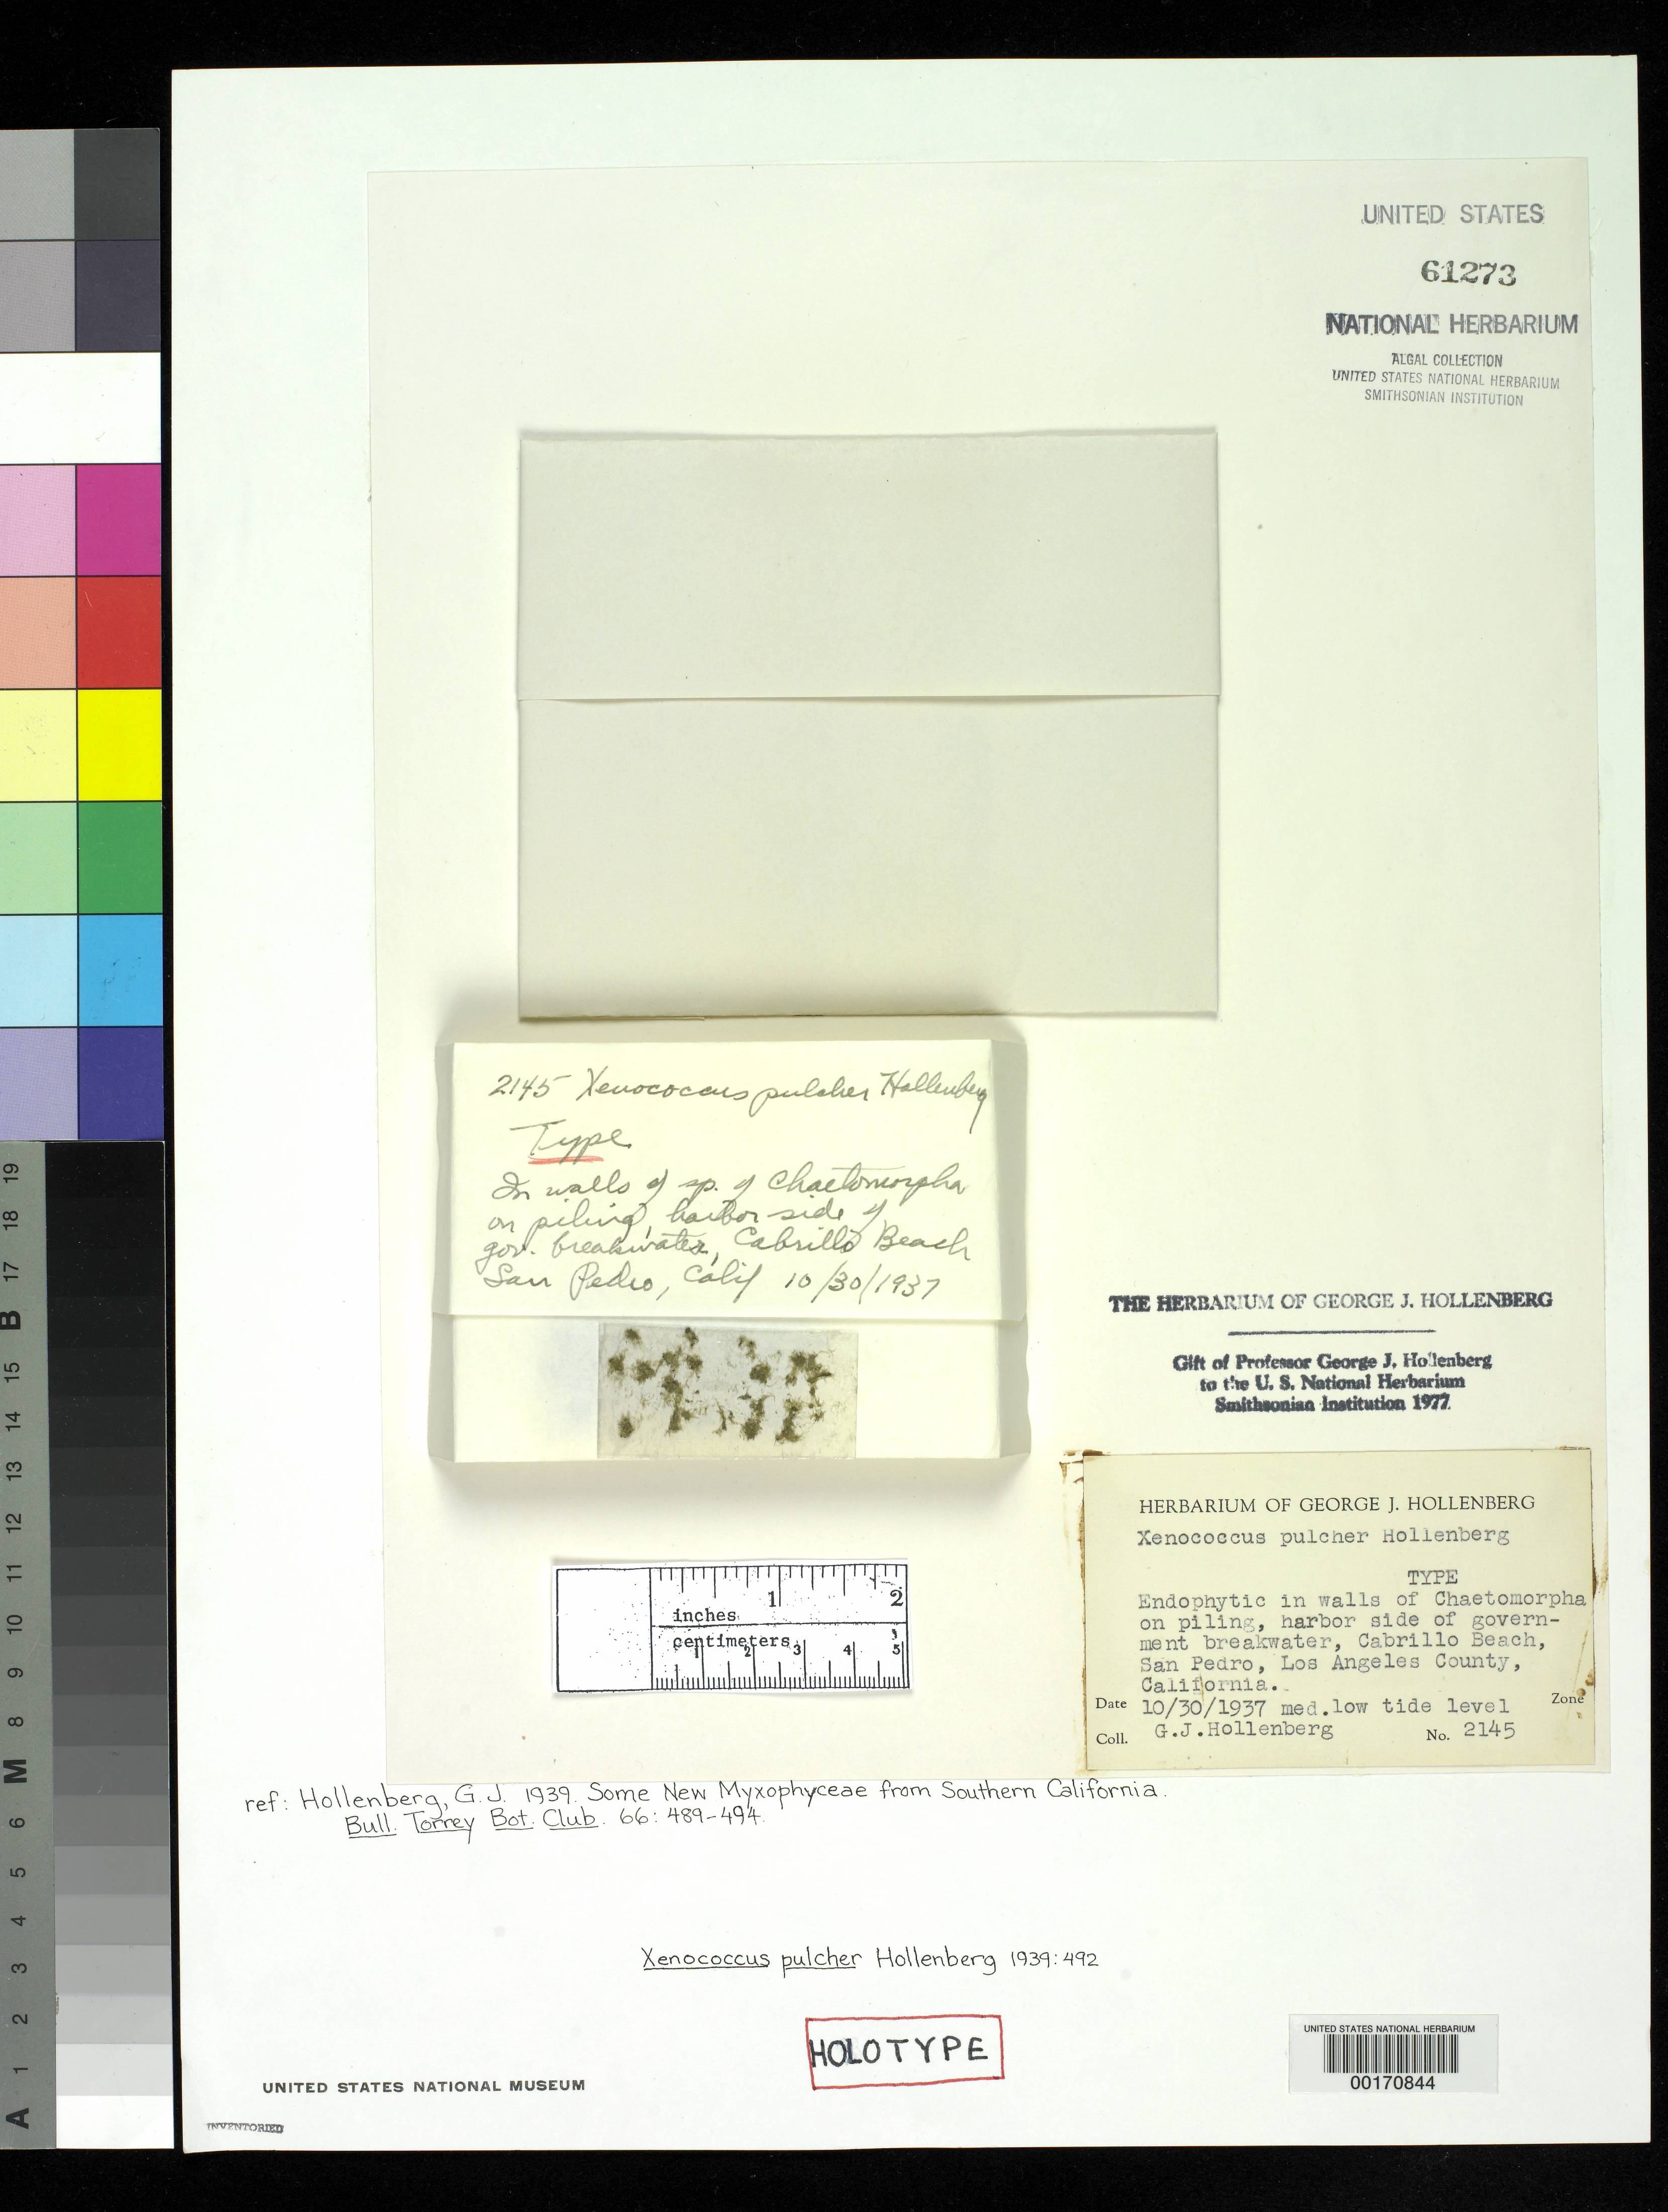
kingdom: Bacteria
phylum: Cyanobacteria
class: Cyanobacteriia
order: Cyanobacteriales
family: Xenococcaceae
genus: Xenococcus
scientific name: Xenococcus pulcher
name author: Hollenb.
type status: Holotype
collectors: G. Hollenberg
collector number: GJH 2145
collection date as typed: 30 Oct 1937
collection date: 1937-10-30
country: United States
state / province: California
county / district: Los Angeles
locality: Cabrillo Beach, San Pedro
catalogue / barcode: US 61273